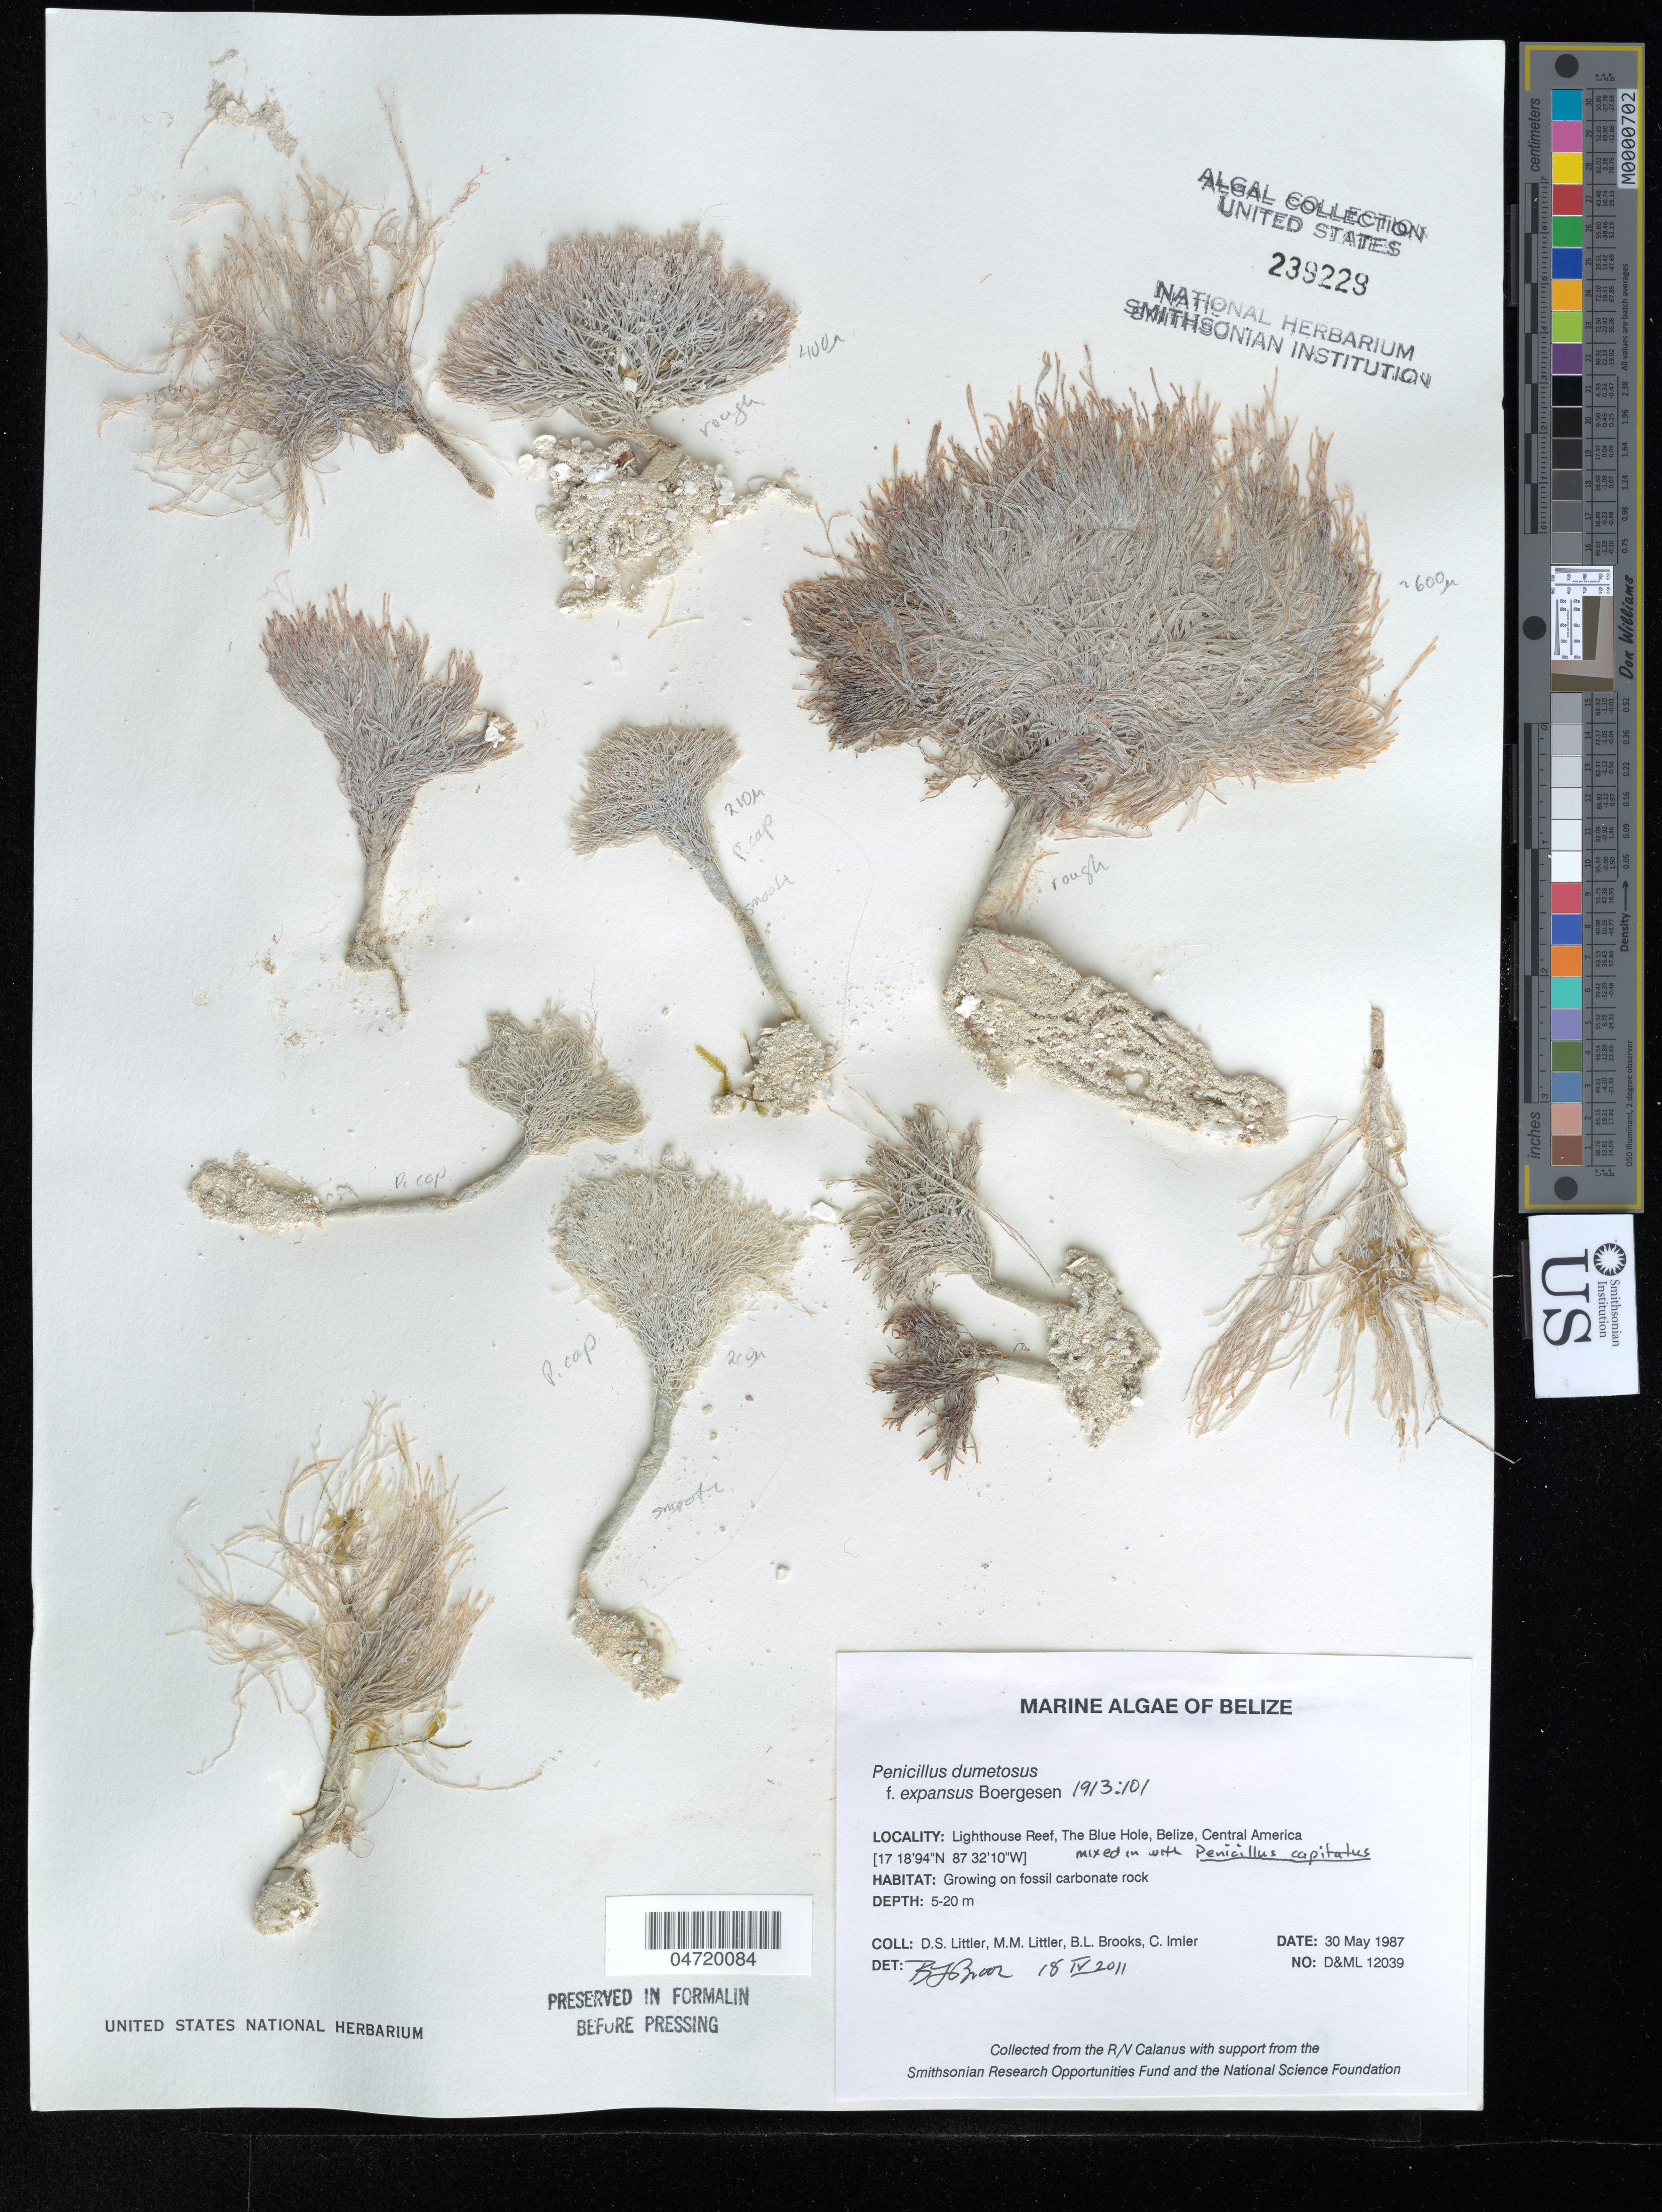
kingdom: Plantae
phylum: Chlorophyta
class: Ulvophyceae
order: Bryopsidales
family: Udoteaceae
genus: Penicillus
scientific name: Penicillus dumetosus f. expansus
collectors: D. S. Littler, M. M. Littler, B. Brooks & C. Imler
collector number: D&ML 12039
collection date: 1987-05-30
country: Belize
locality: Lighthouse Reef, The Blue Hole.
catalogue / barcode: US 239229